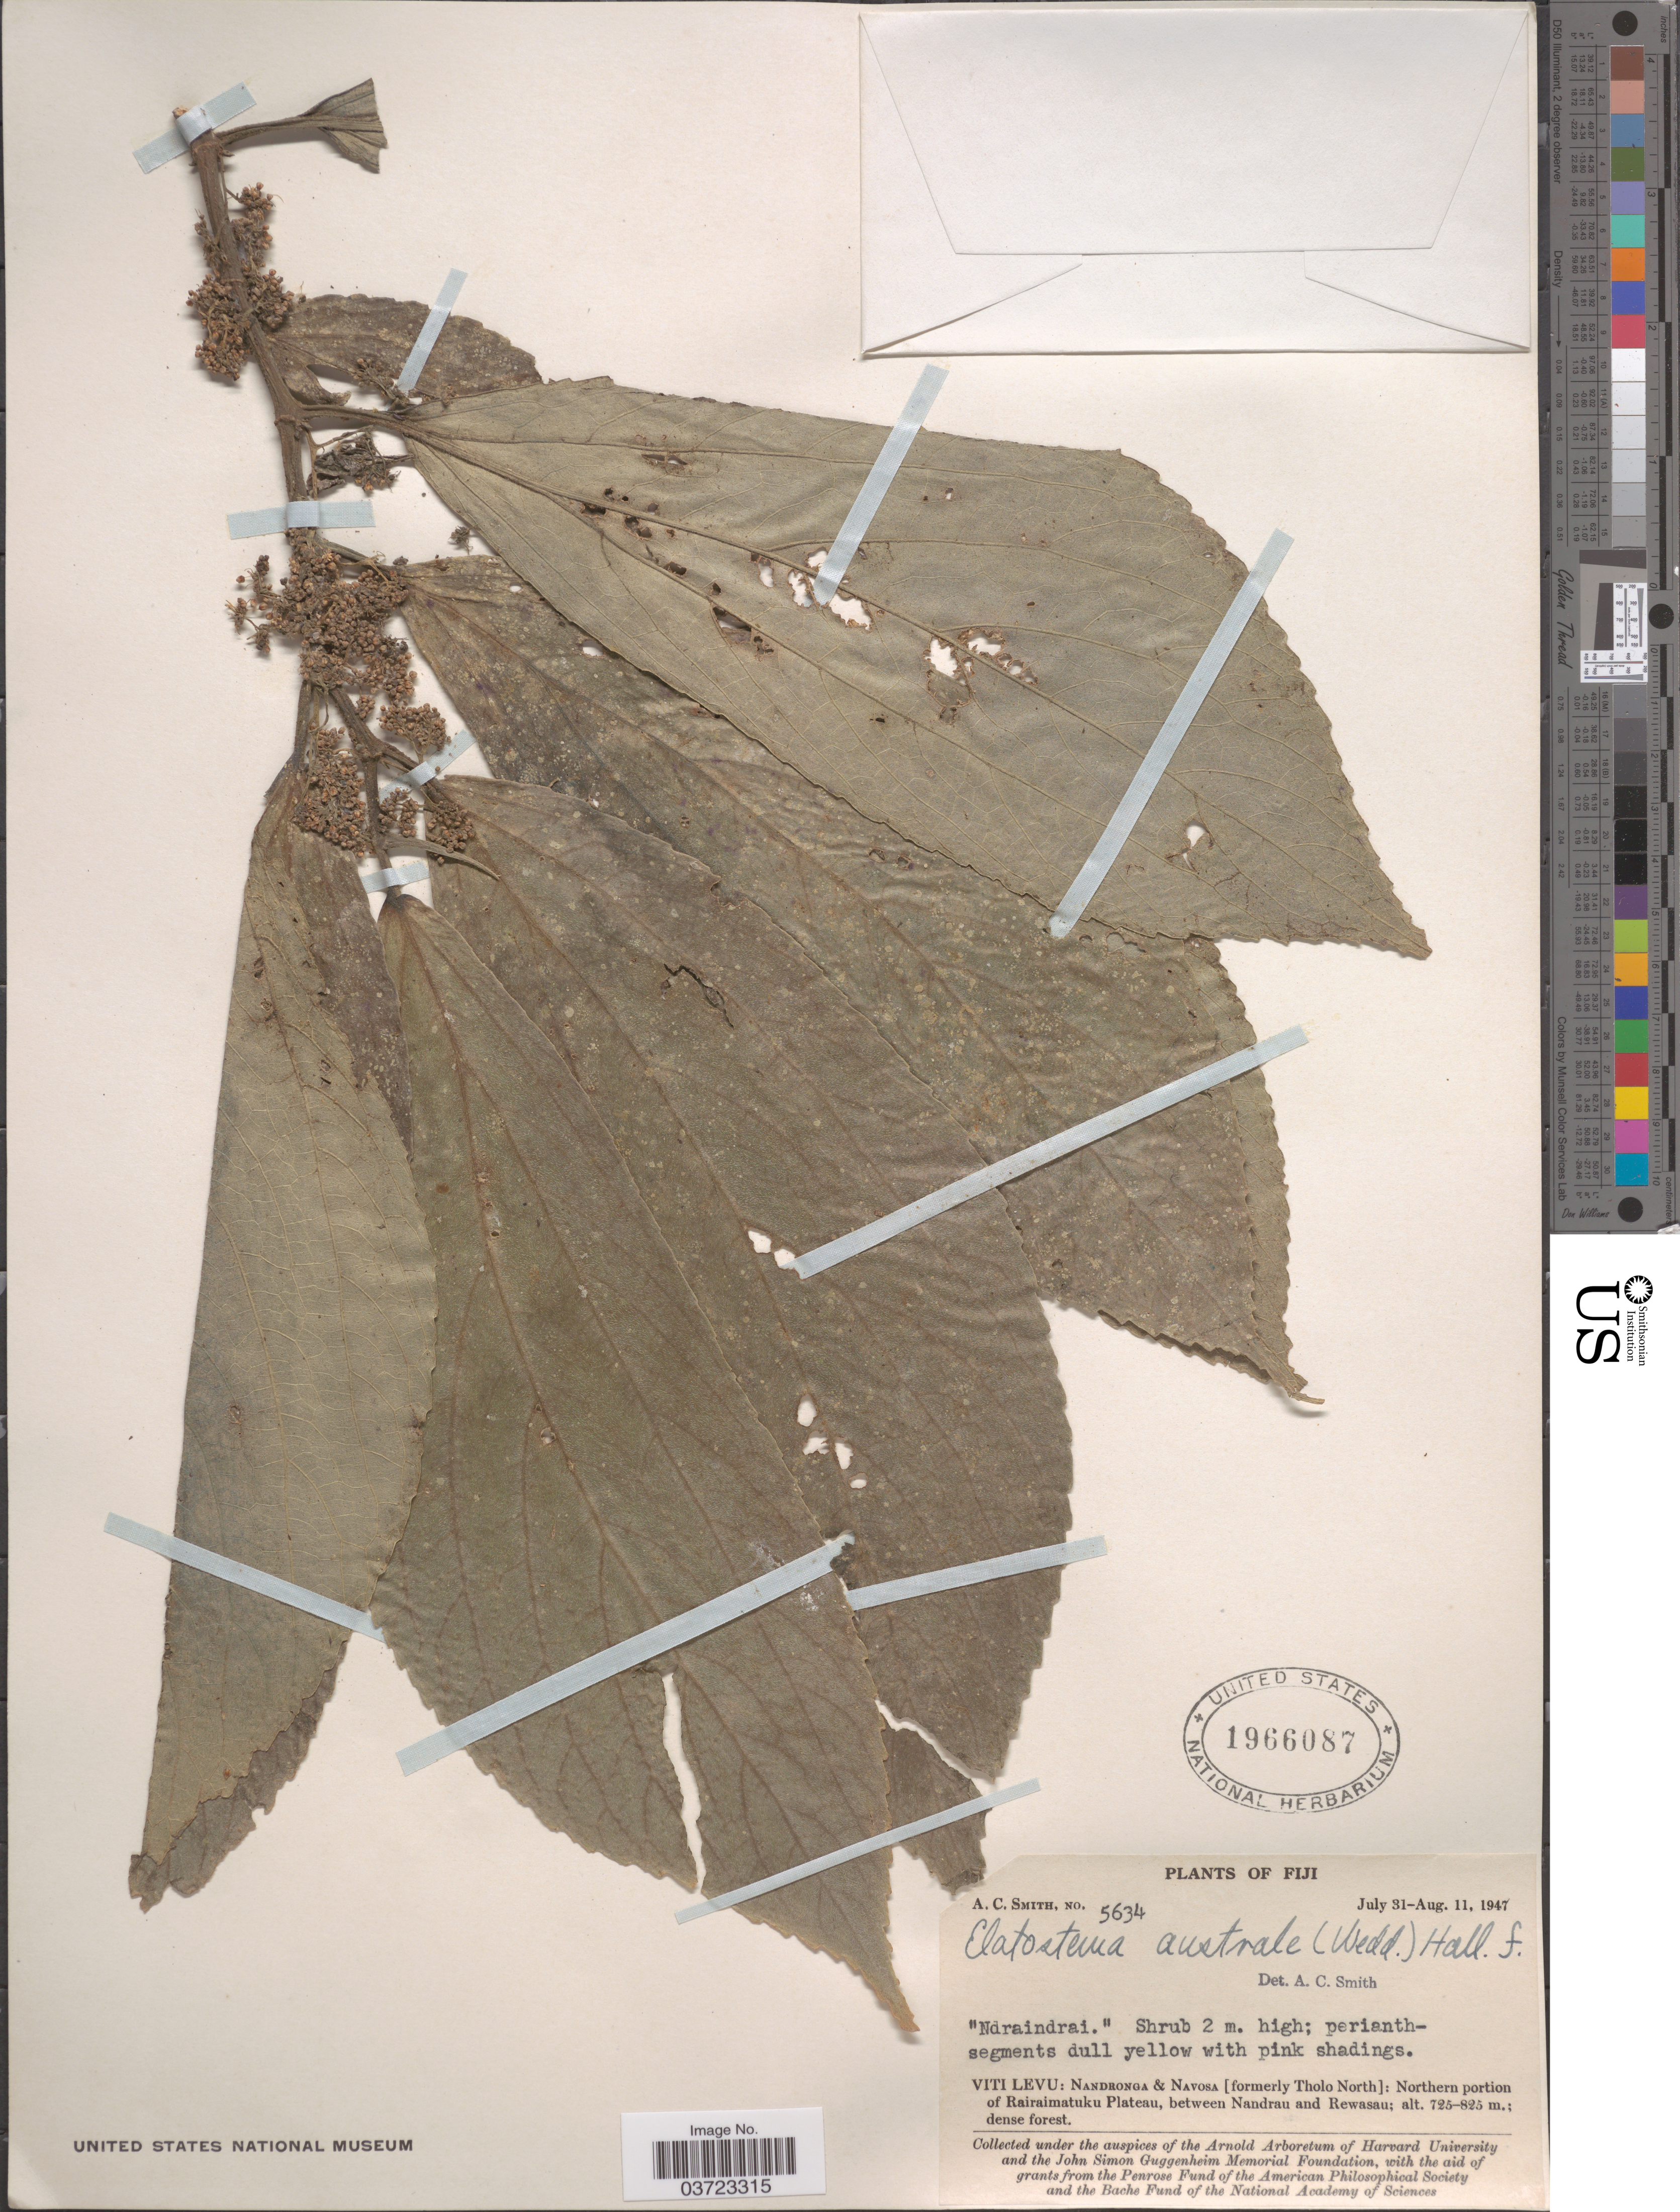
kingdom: Plantae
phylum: Tracheophyta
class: Magnoliopsida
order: Rosales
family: Urticaceae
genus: Elatostema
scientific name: Elatostema australe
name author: Hallier f.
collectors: A. C. Smith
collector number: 5634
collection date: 1947-07-31/1947-08-11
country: Fiji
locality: Viti Levu: Nandronga & Navosa [formerly Tholo North]: Northern portion of Rairaimatuku Plateau, between Nandrau and Rewasau.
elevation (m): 725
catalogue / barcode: US 1966087